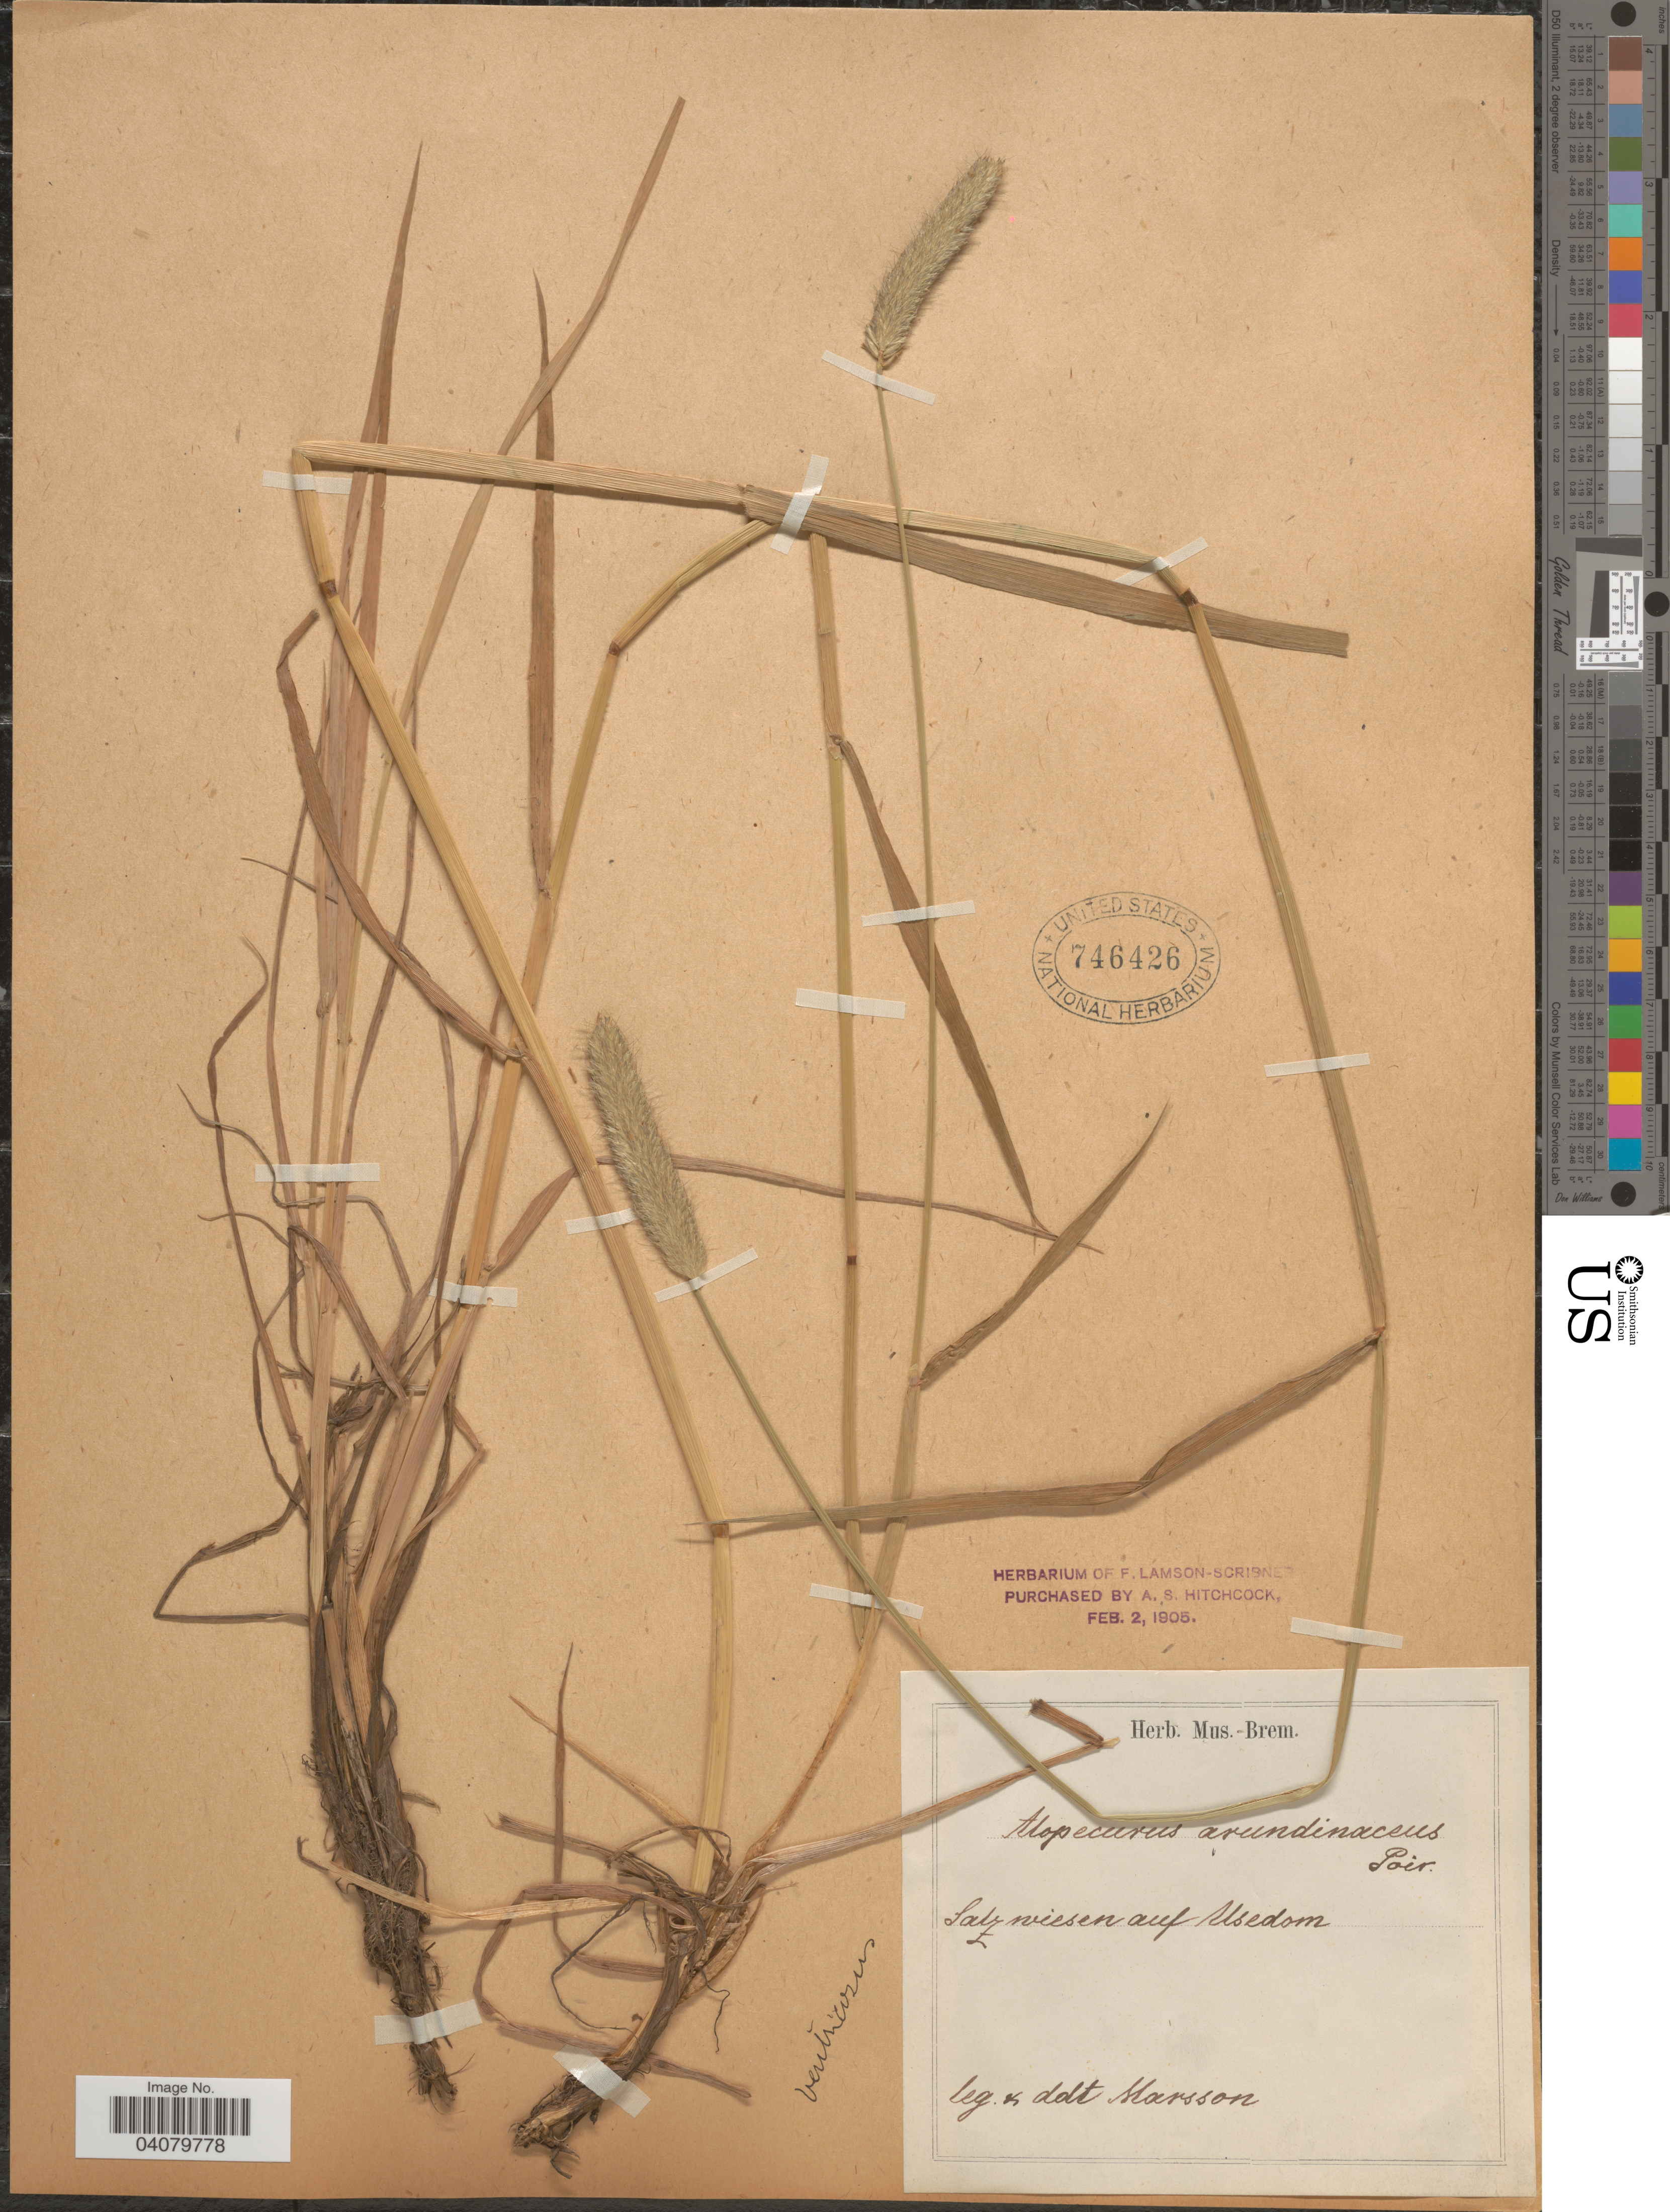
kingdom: Plantae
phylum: Tracheophyta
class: Liliopsida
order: Poales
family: Poaceae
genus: Alopecurus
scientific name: Alopecurus pratensis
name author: L.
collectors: Marsson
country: Germany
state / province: Mecklenburg-Vorpommern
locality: Salzwiesen auf Usedom.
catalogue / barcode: US 746426